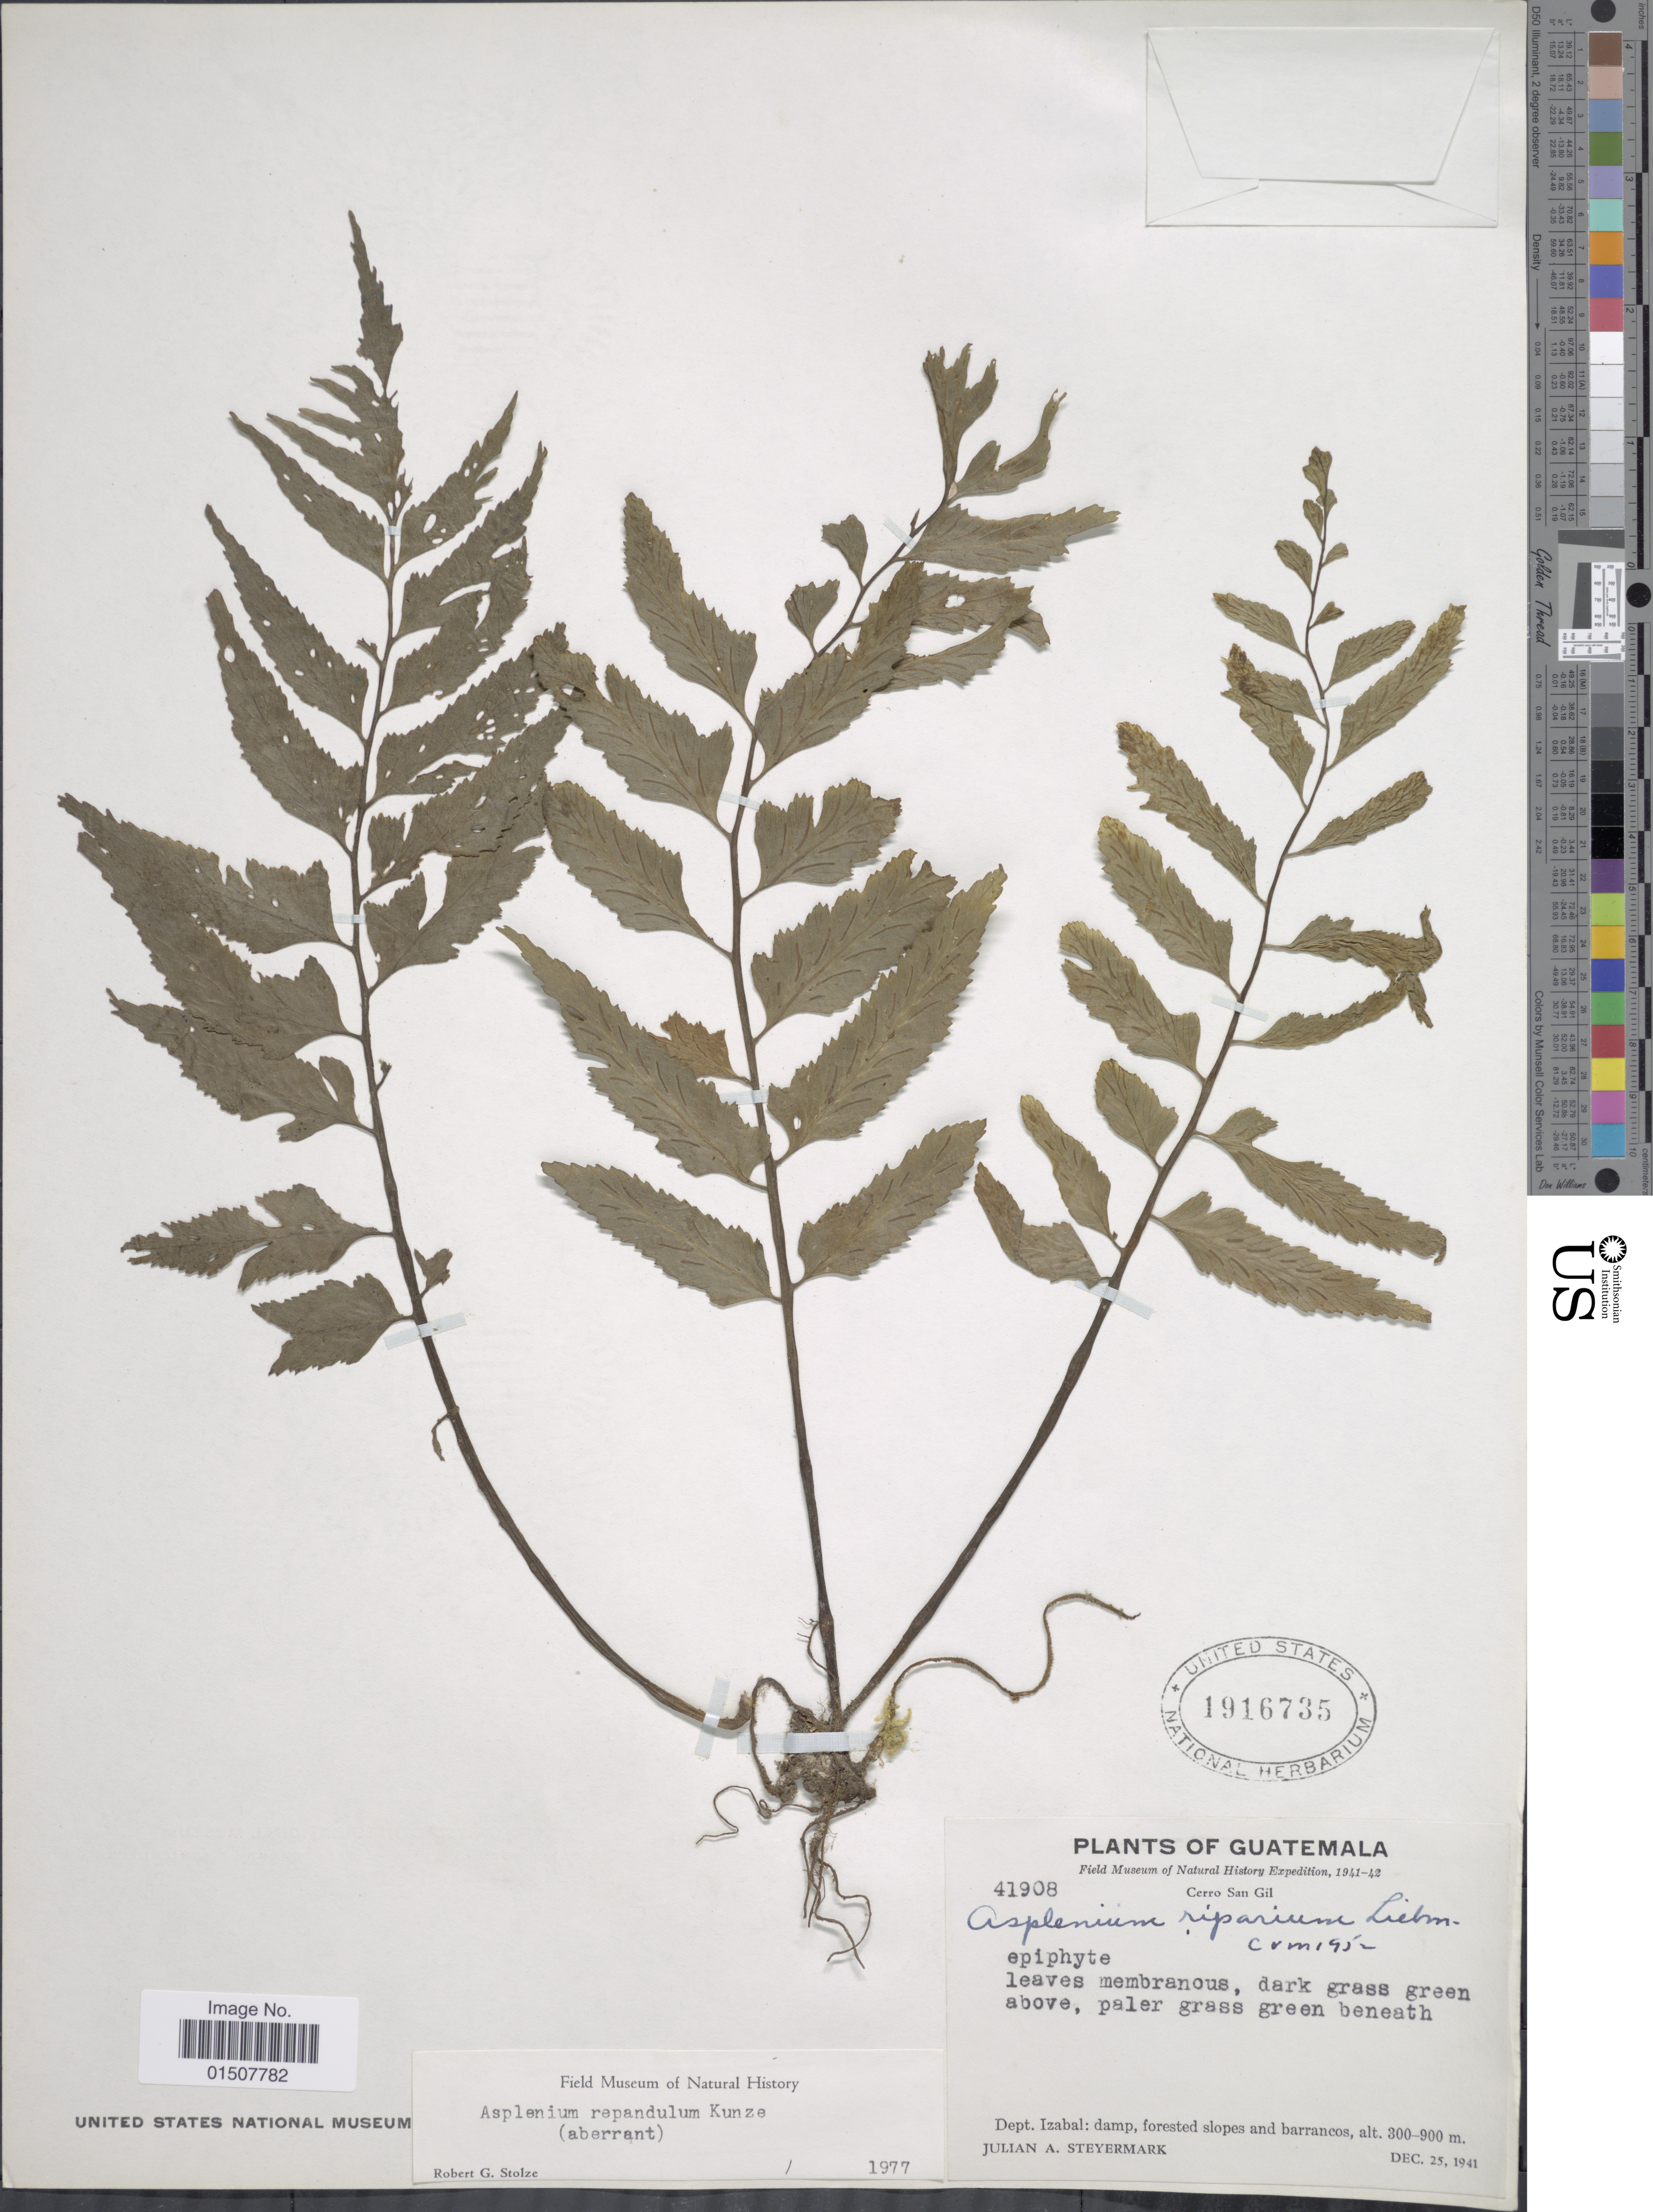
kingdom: Plantae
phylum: Tracheophyta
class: Polypodiopsida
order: Polypodiales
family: Aspleniaceae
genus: Asplenium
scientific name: Asplenium riparium Brack., nom. illeg.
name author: Brack. in Wilkes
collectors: J. Steyermark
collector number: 41908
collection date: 1941-12-25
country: Guatemala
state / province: Izabal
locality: Dept. Izabal:damp, forested slopes and barrancos.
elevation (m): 300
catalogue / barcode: US 1916735